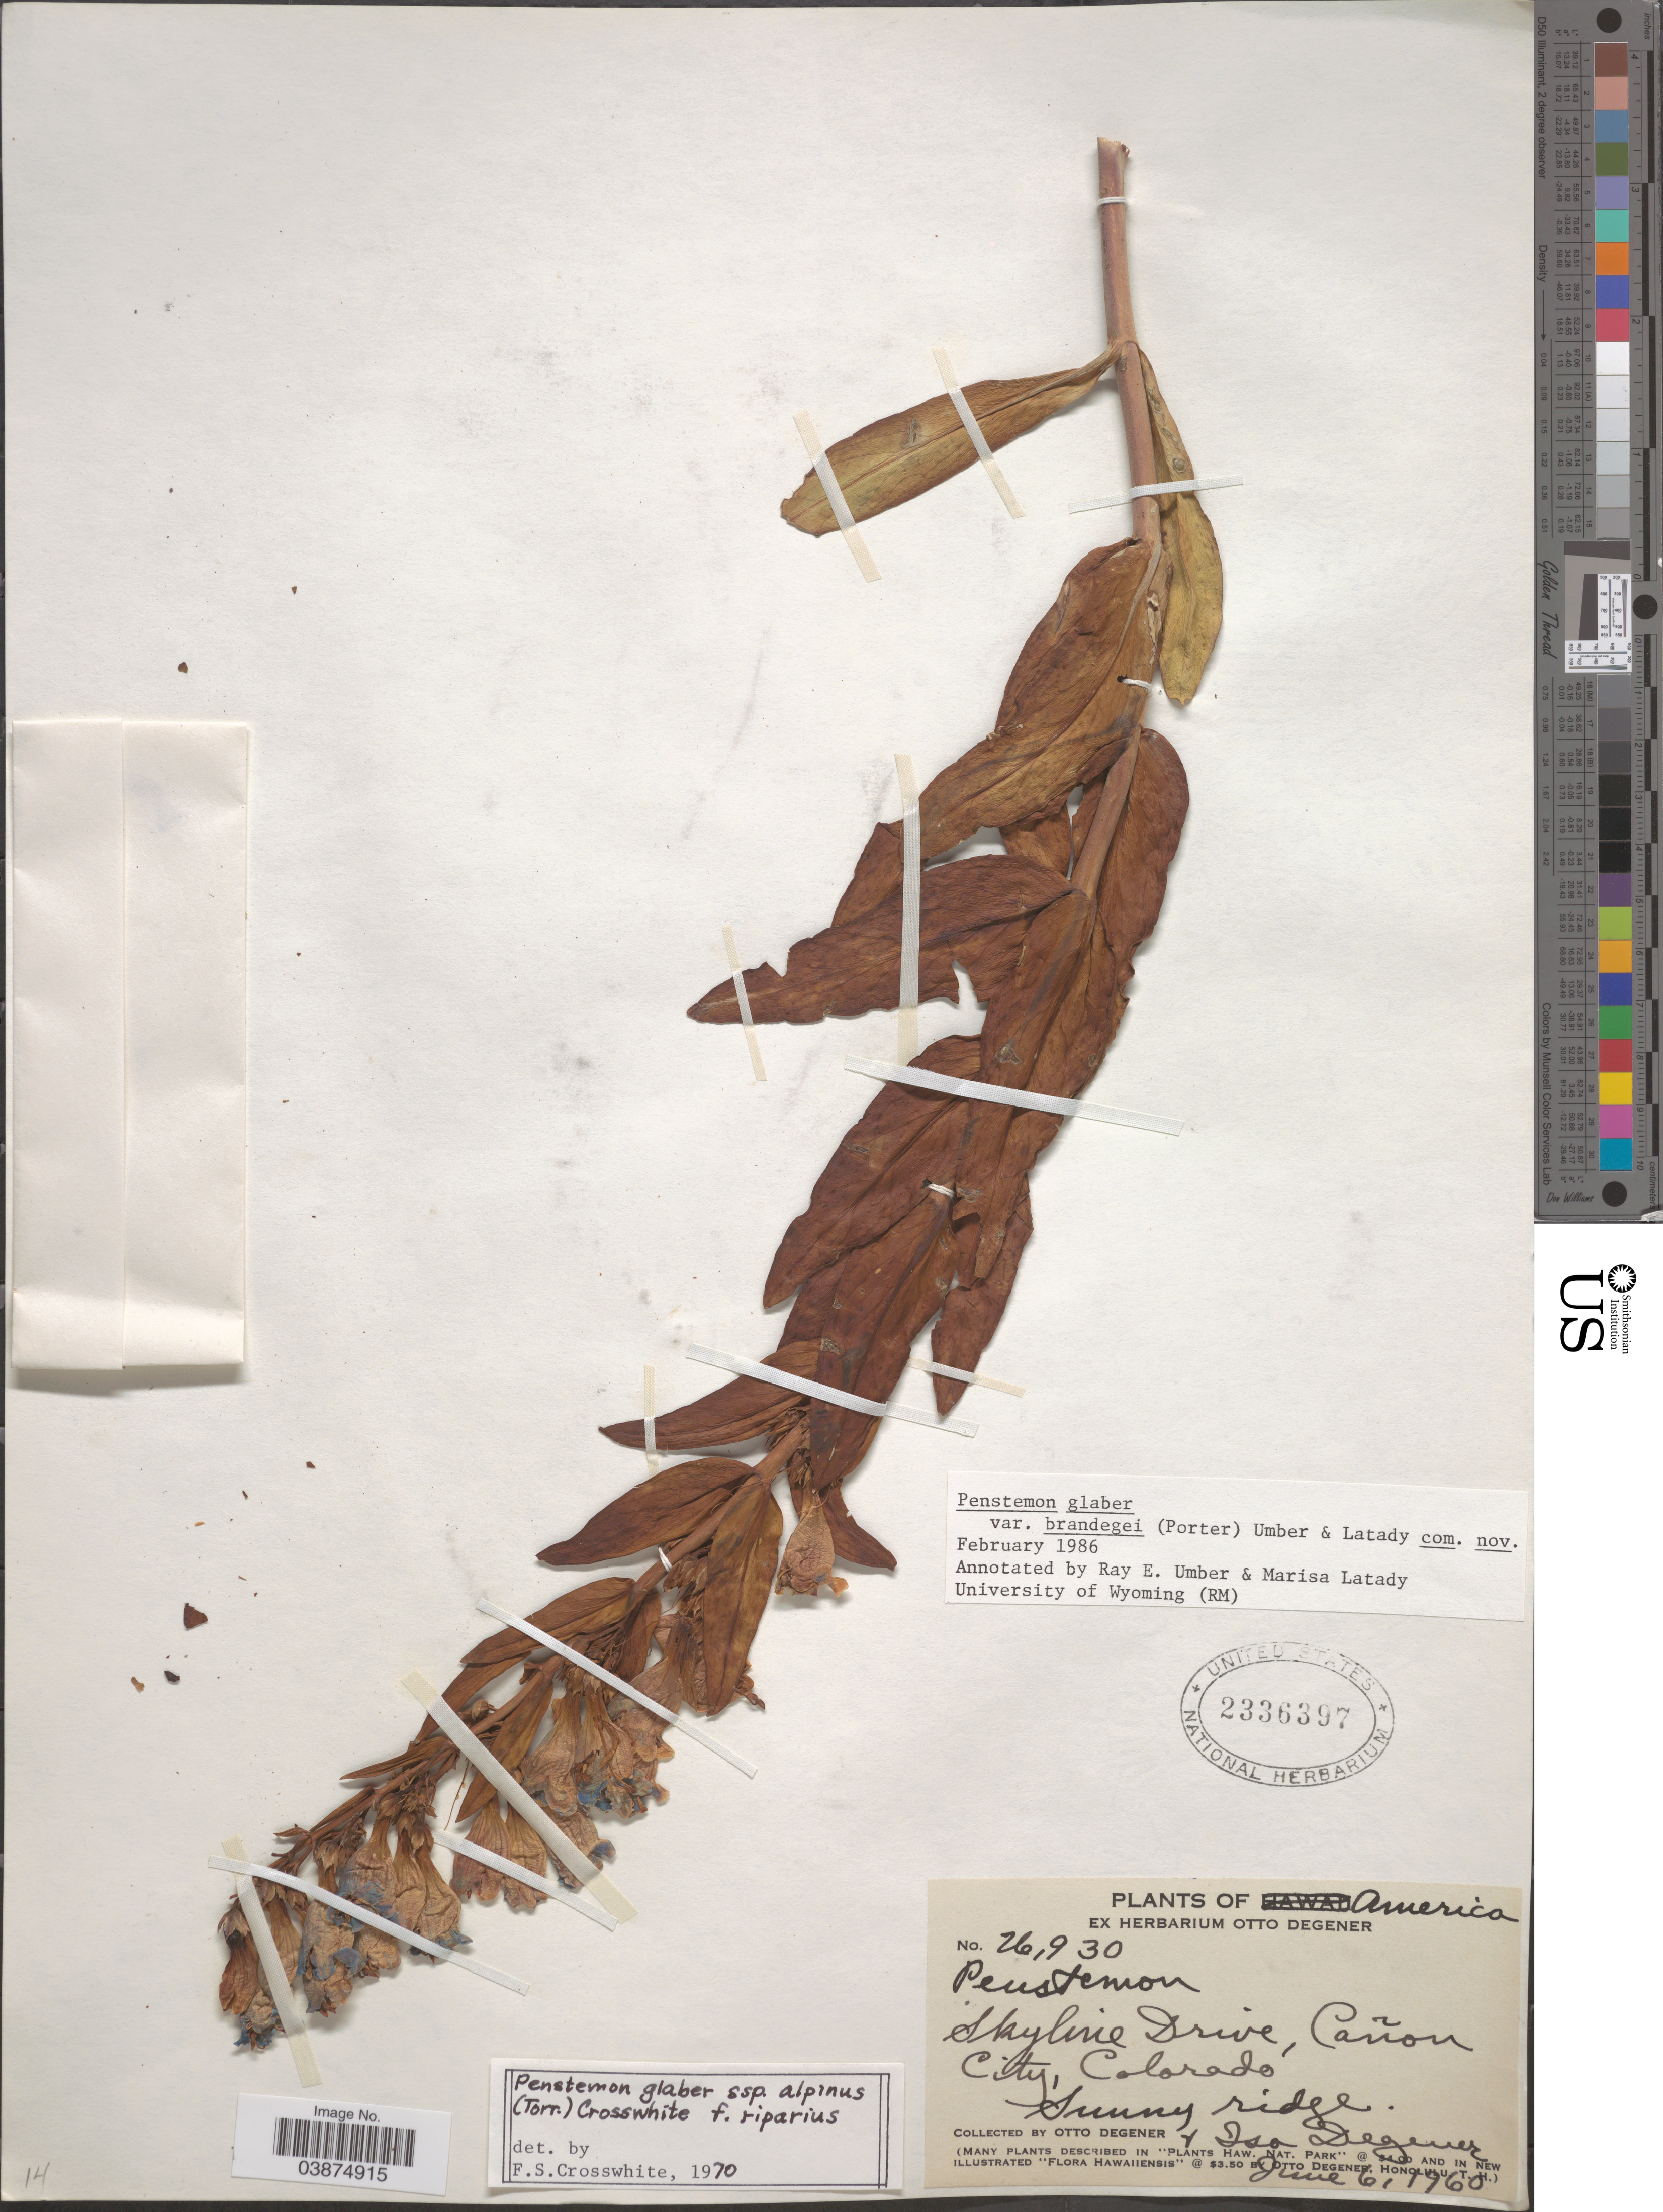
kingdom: Plantae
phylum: Tracheophyta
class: Magnoliopsida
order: Lamiales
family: Plantaginaceae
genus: Penstemon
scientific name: Penstemon glaber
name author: Pursh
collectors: O. Degener & I. Degener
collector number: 26930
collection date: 1960-06-06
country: United States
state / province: Colorado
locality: Skyline Drive, Cañon City. Sunny ridge.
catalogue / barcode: US 2336397